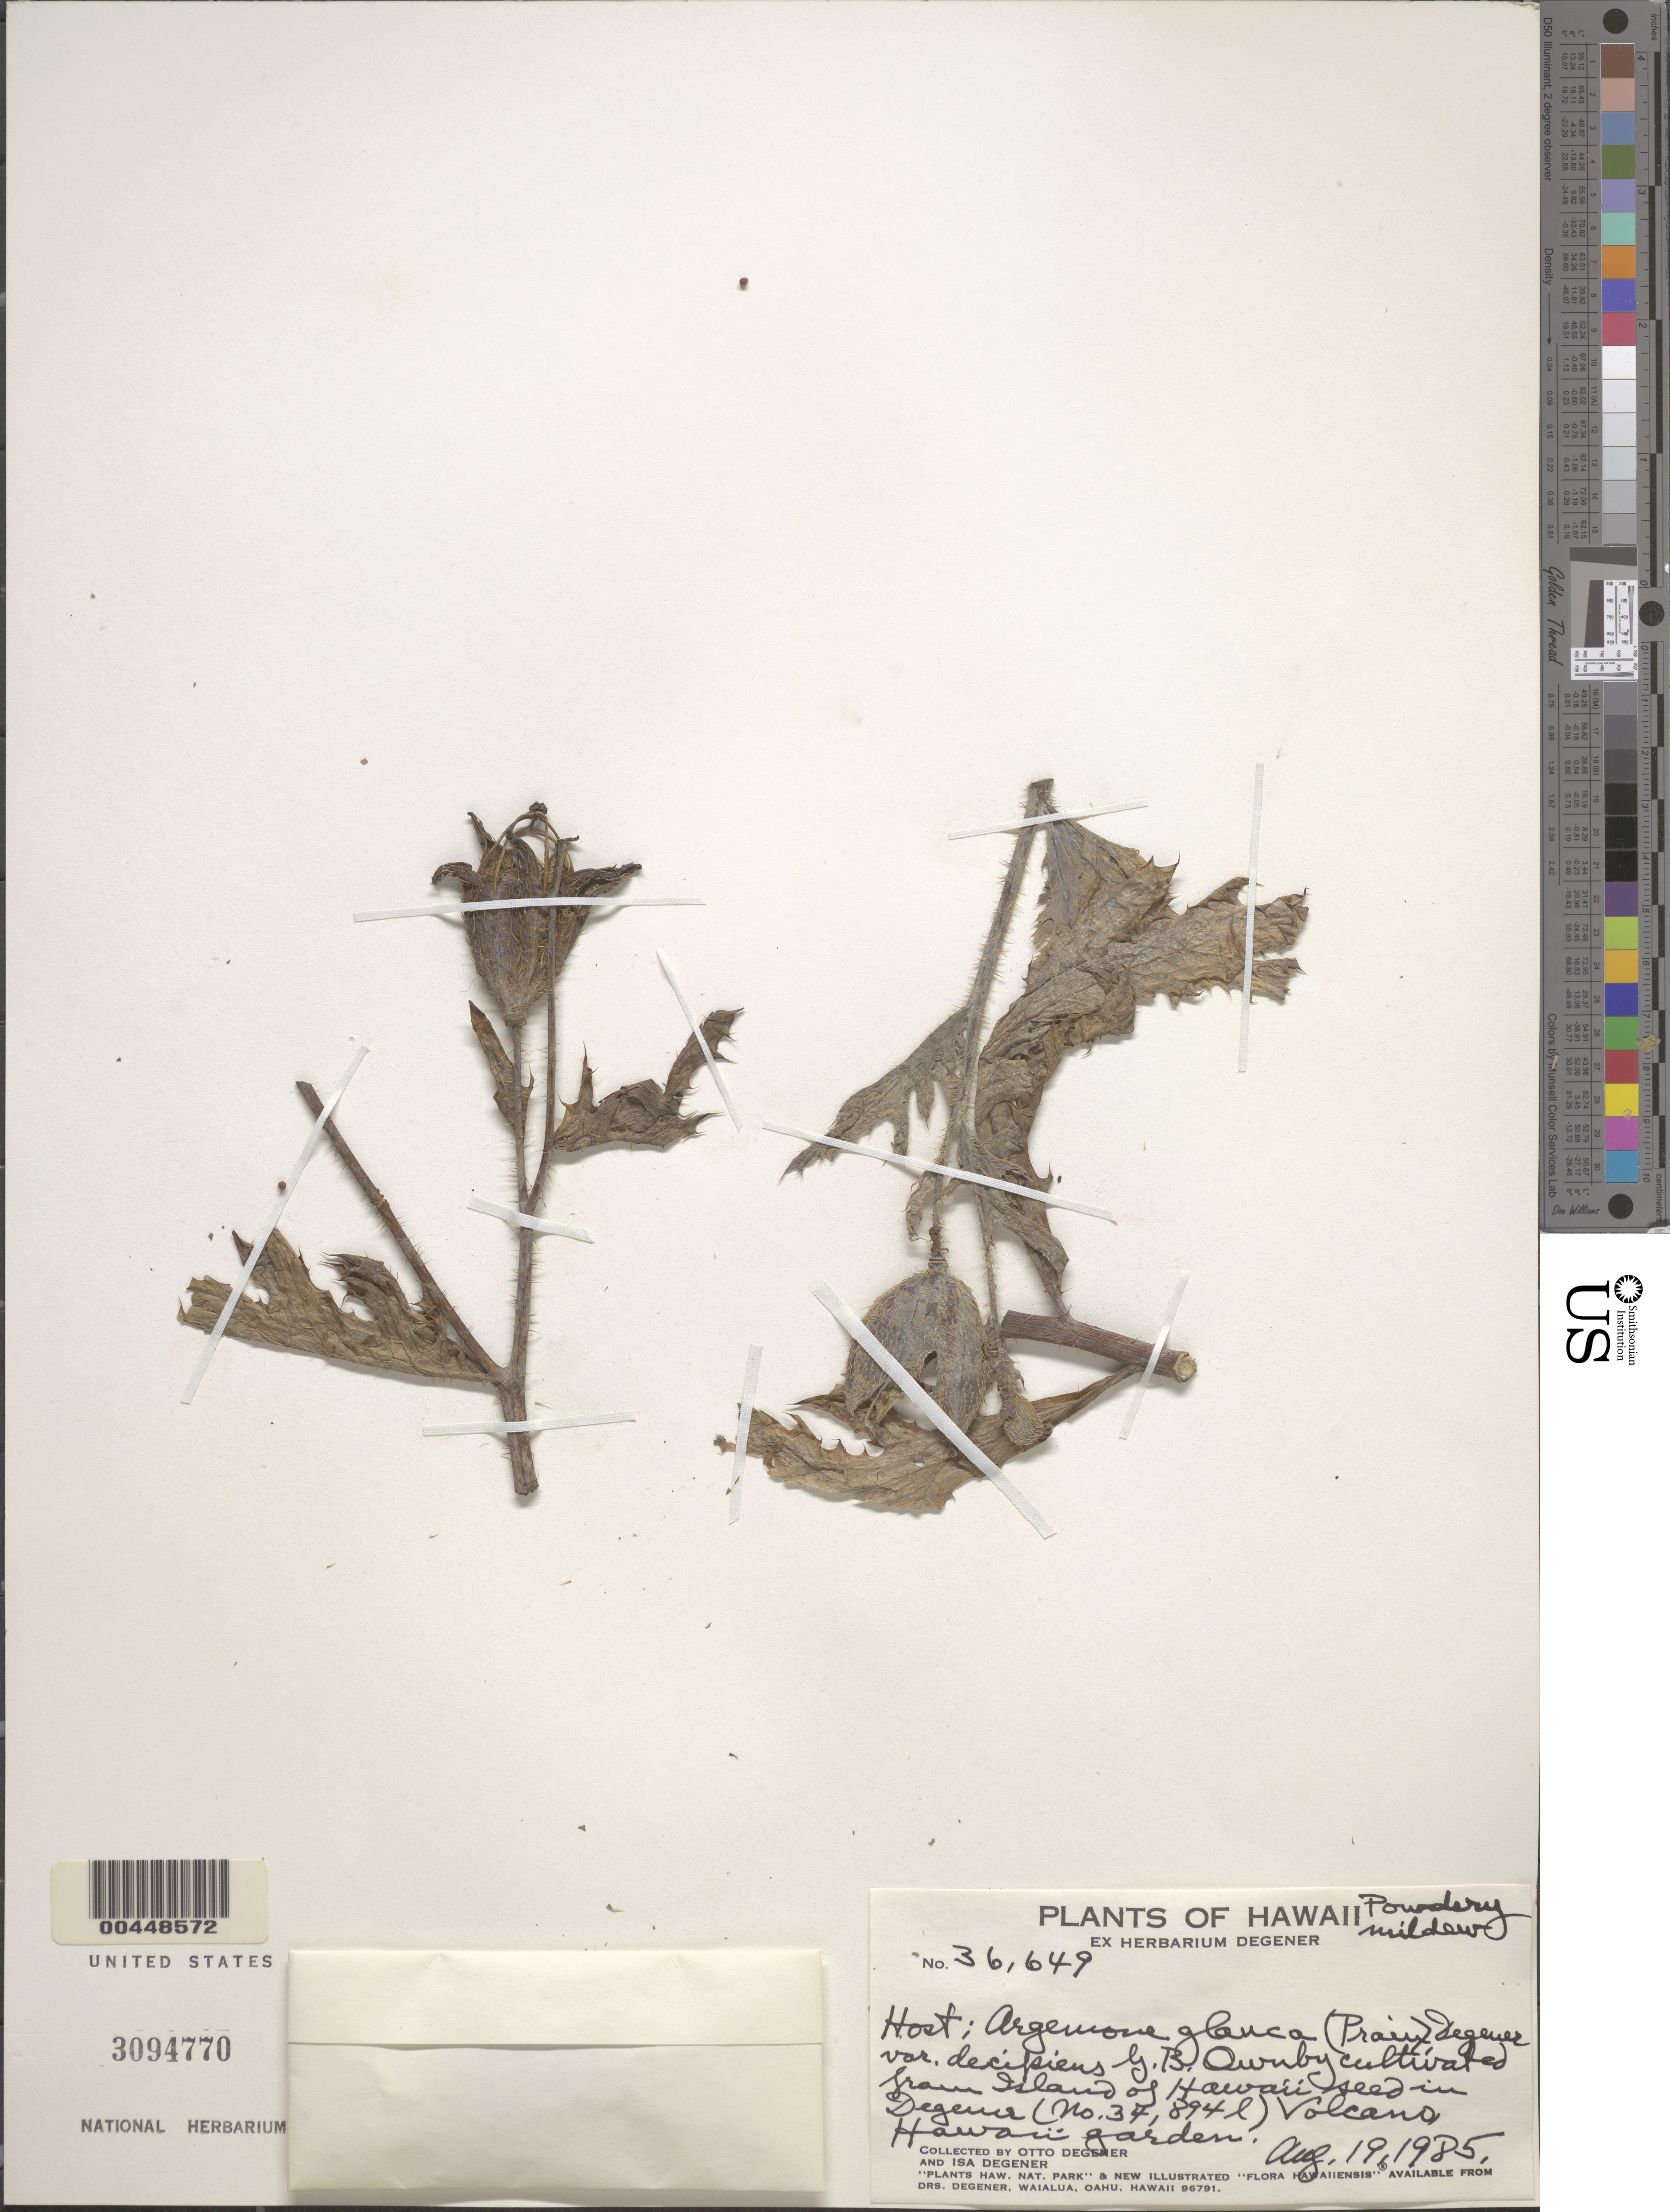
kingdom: Plantae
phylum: Tracheophyta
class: Magnoliopsida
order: Ranunculales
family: Papaveraceae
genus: Argemone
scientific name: Argemone glauca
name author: (Nutt. ex Prain) Pope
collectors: O. Degener & I. Degener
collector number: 36649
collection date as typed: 19 Aug 1985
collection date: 1985-08-19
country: United States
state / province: Hawaii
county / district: Hawaii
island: Hawaii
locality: Degener Volcano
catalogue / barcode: US 3094770